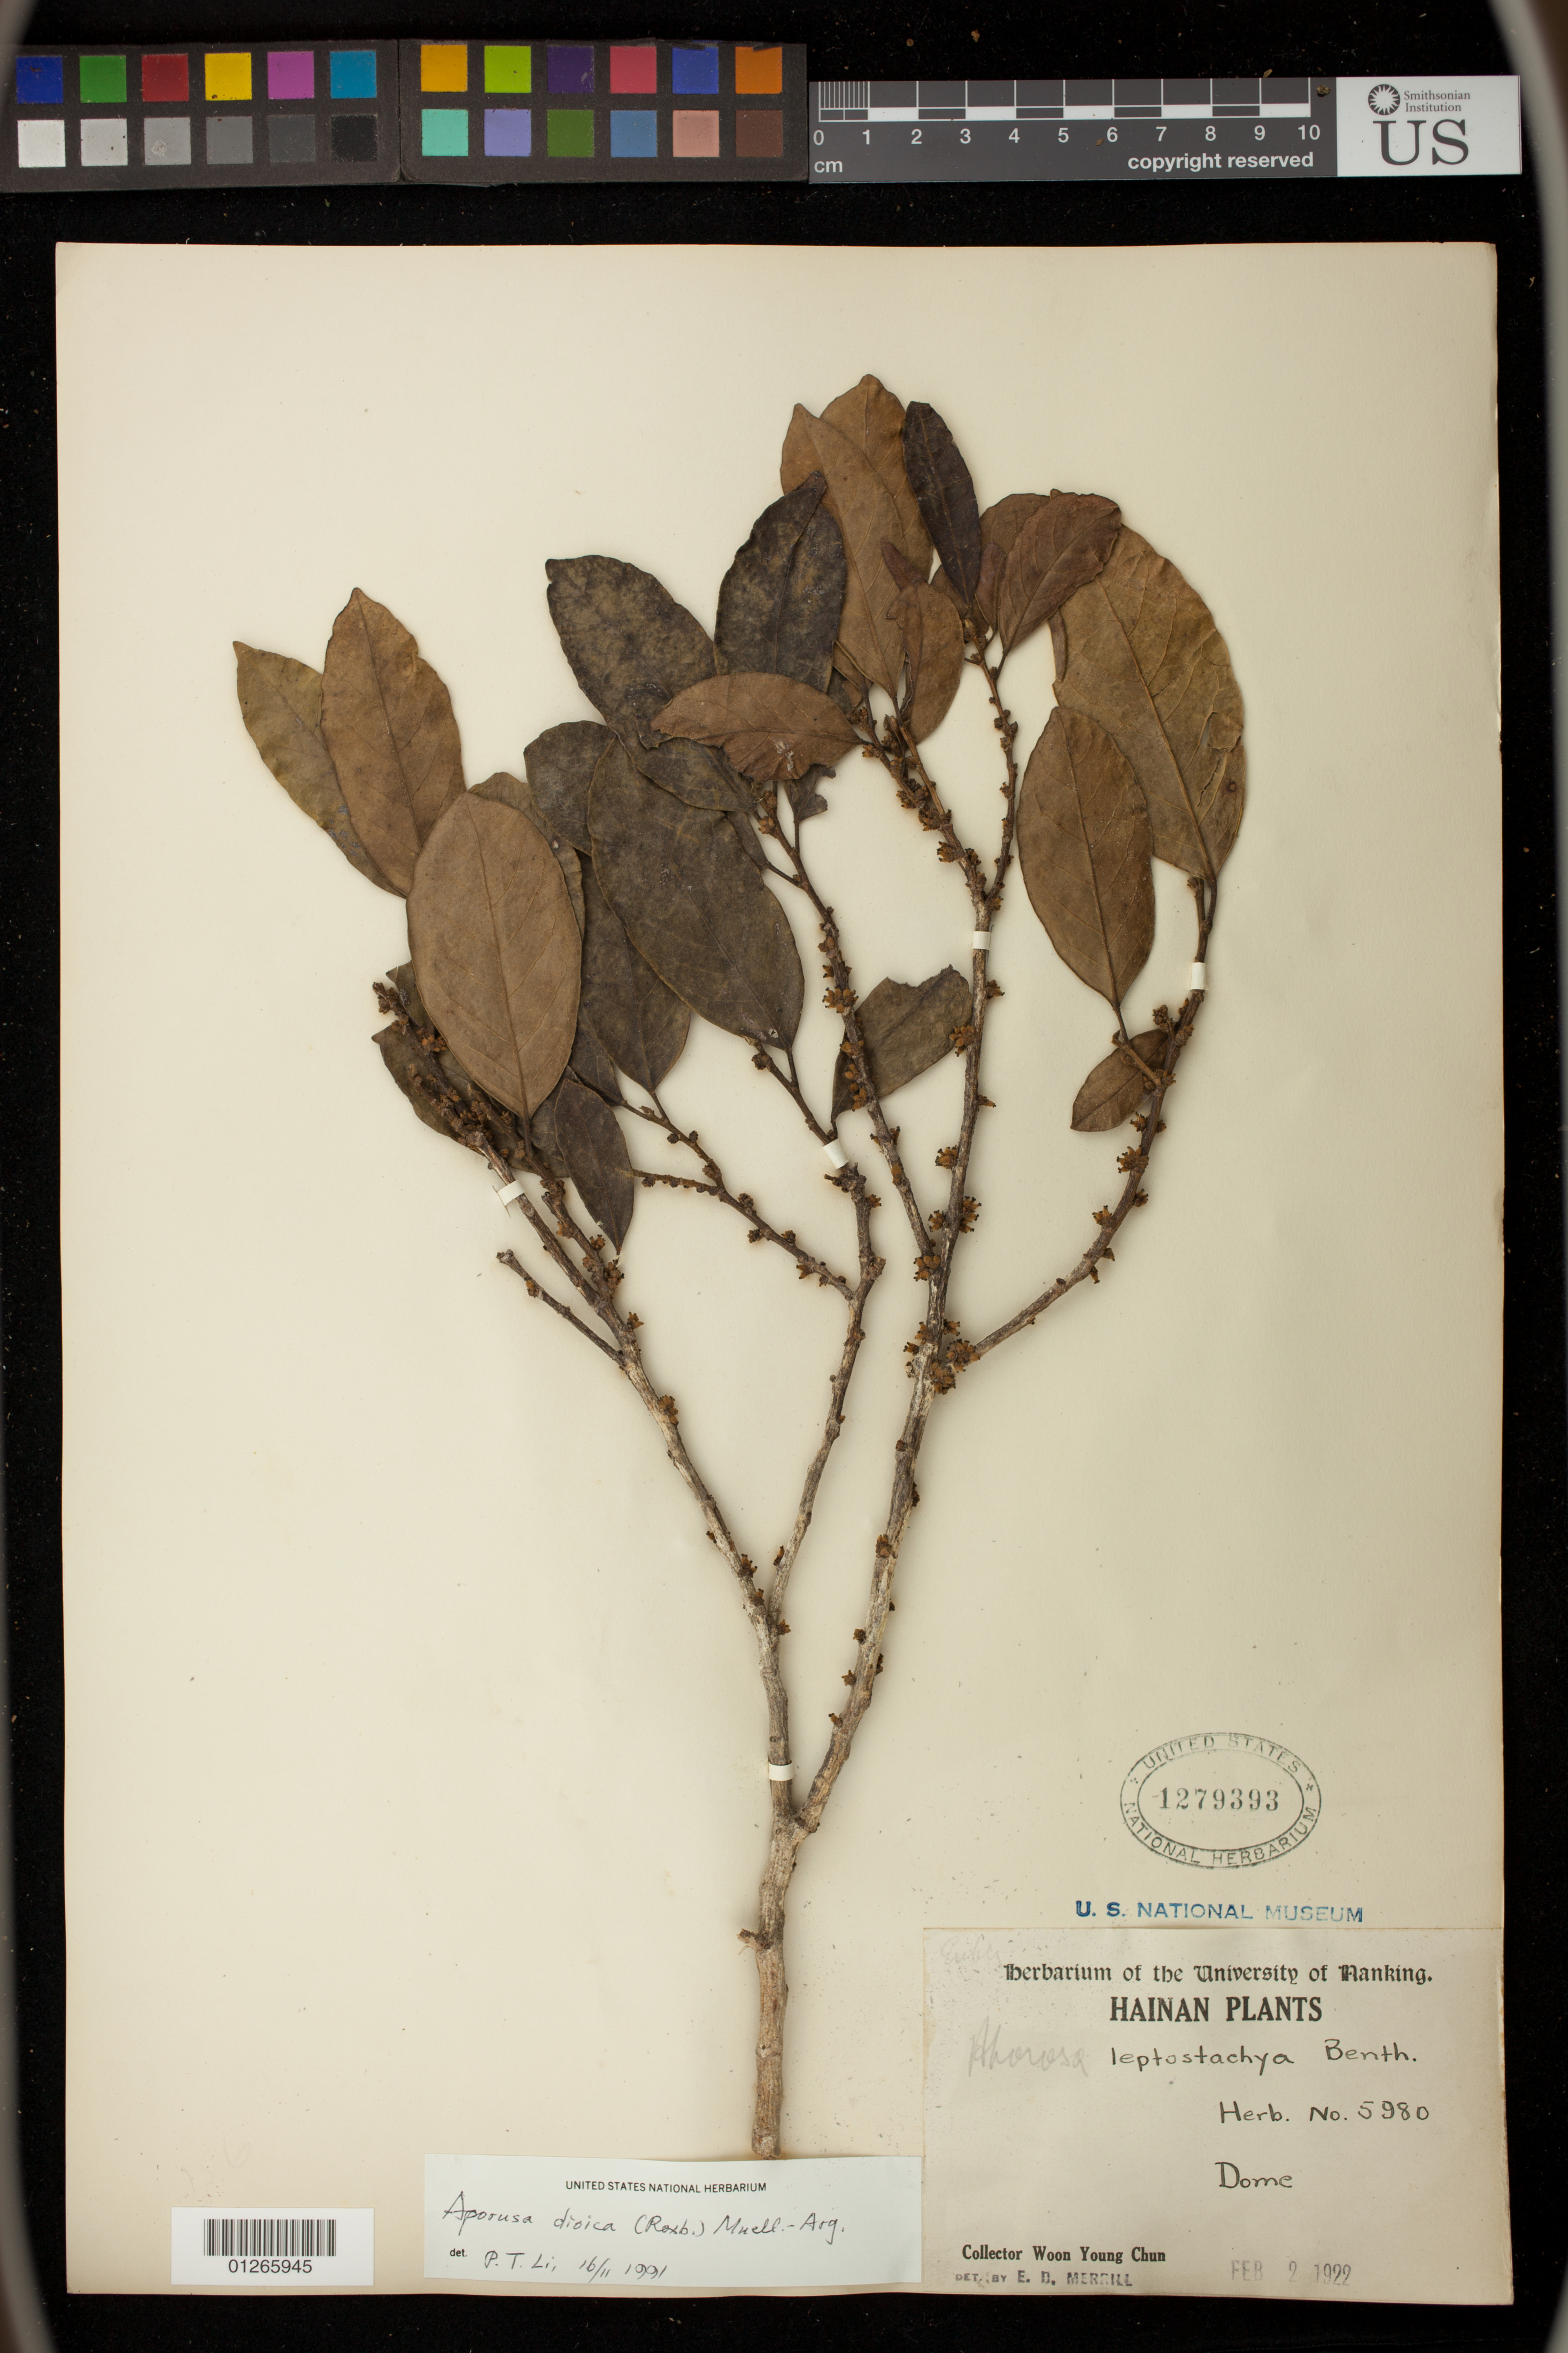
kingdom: Plantae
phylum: Tracheophyta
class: Magnoliopsida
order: Malpighiales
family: Phyllanthaceae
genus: Aporosa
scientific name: Aporosa octandra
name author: (Buch.-Ham. & D. Don) Vickery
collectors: W. Y. Chun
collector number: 5980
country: China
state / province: Hainan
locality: Dome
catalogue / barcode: US 1279393